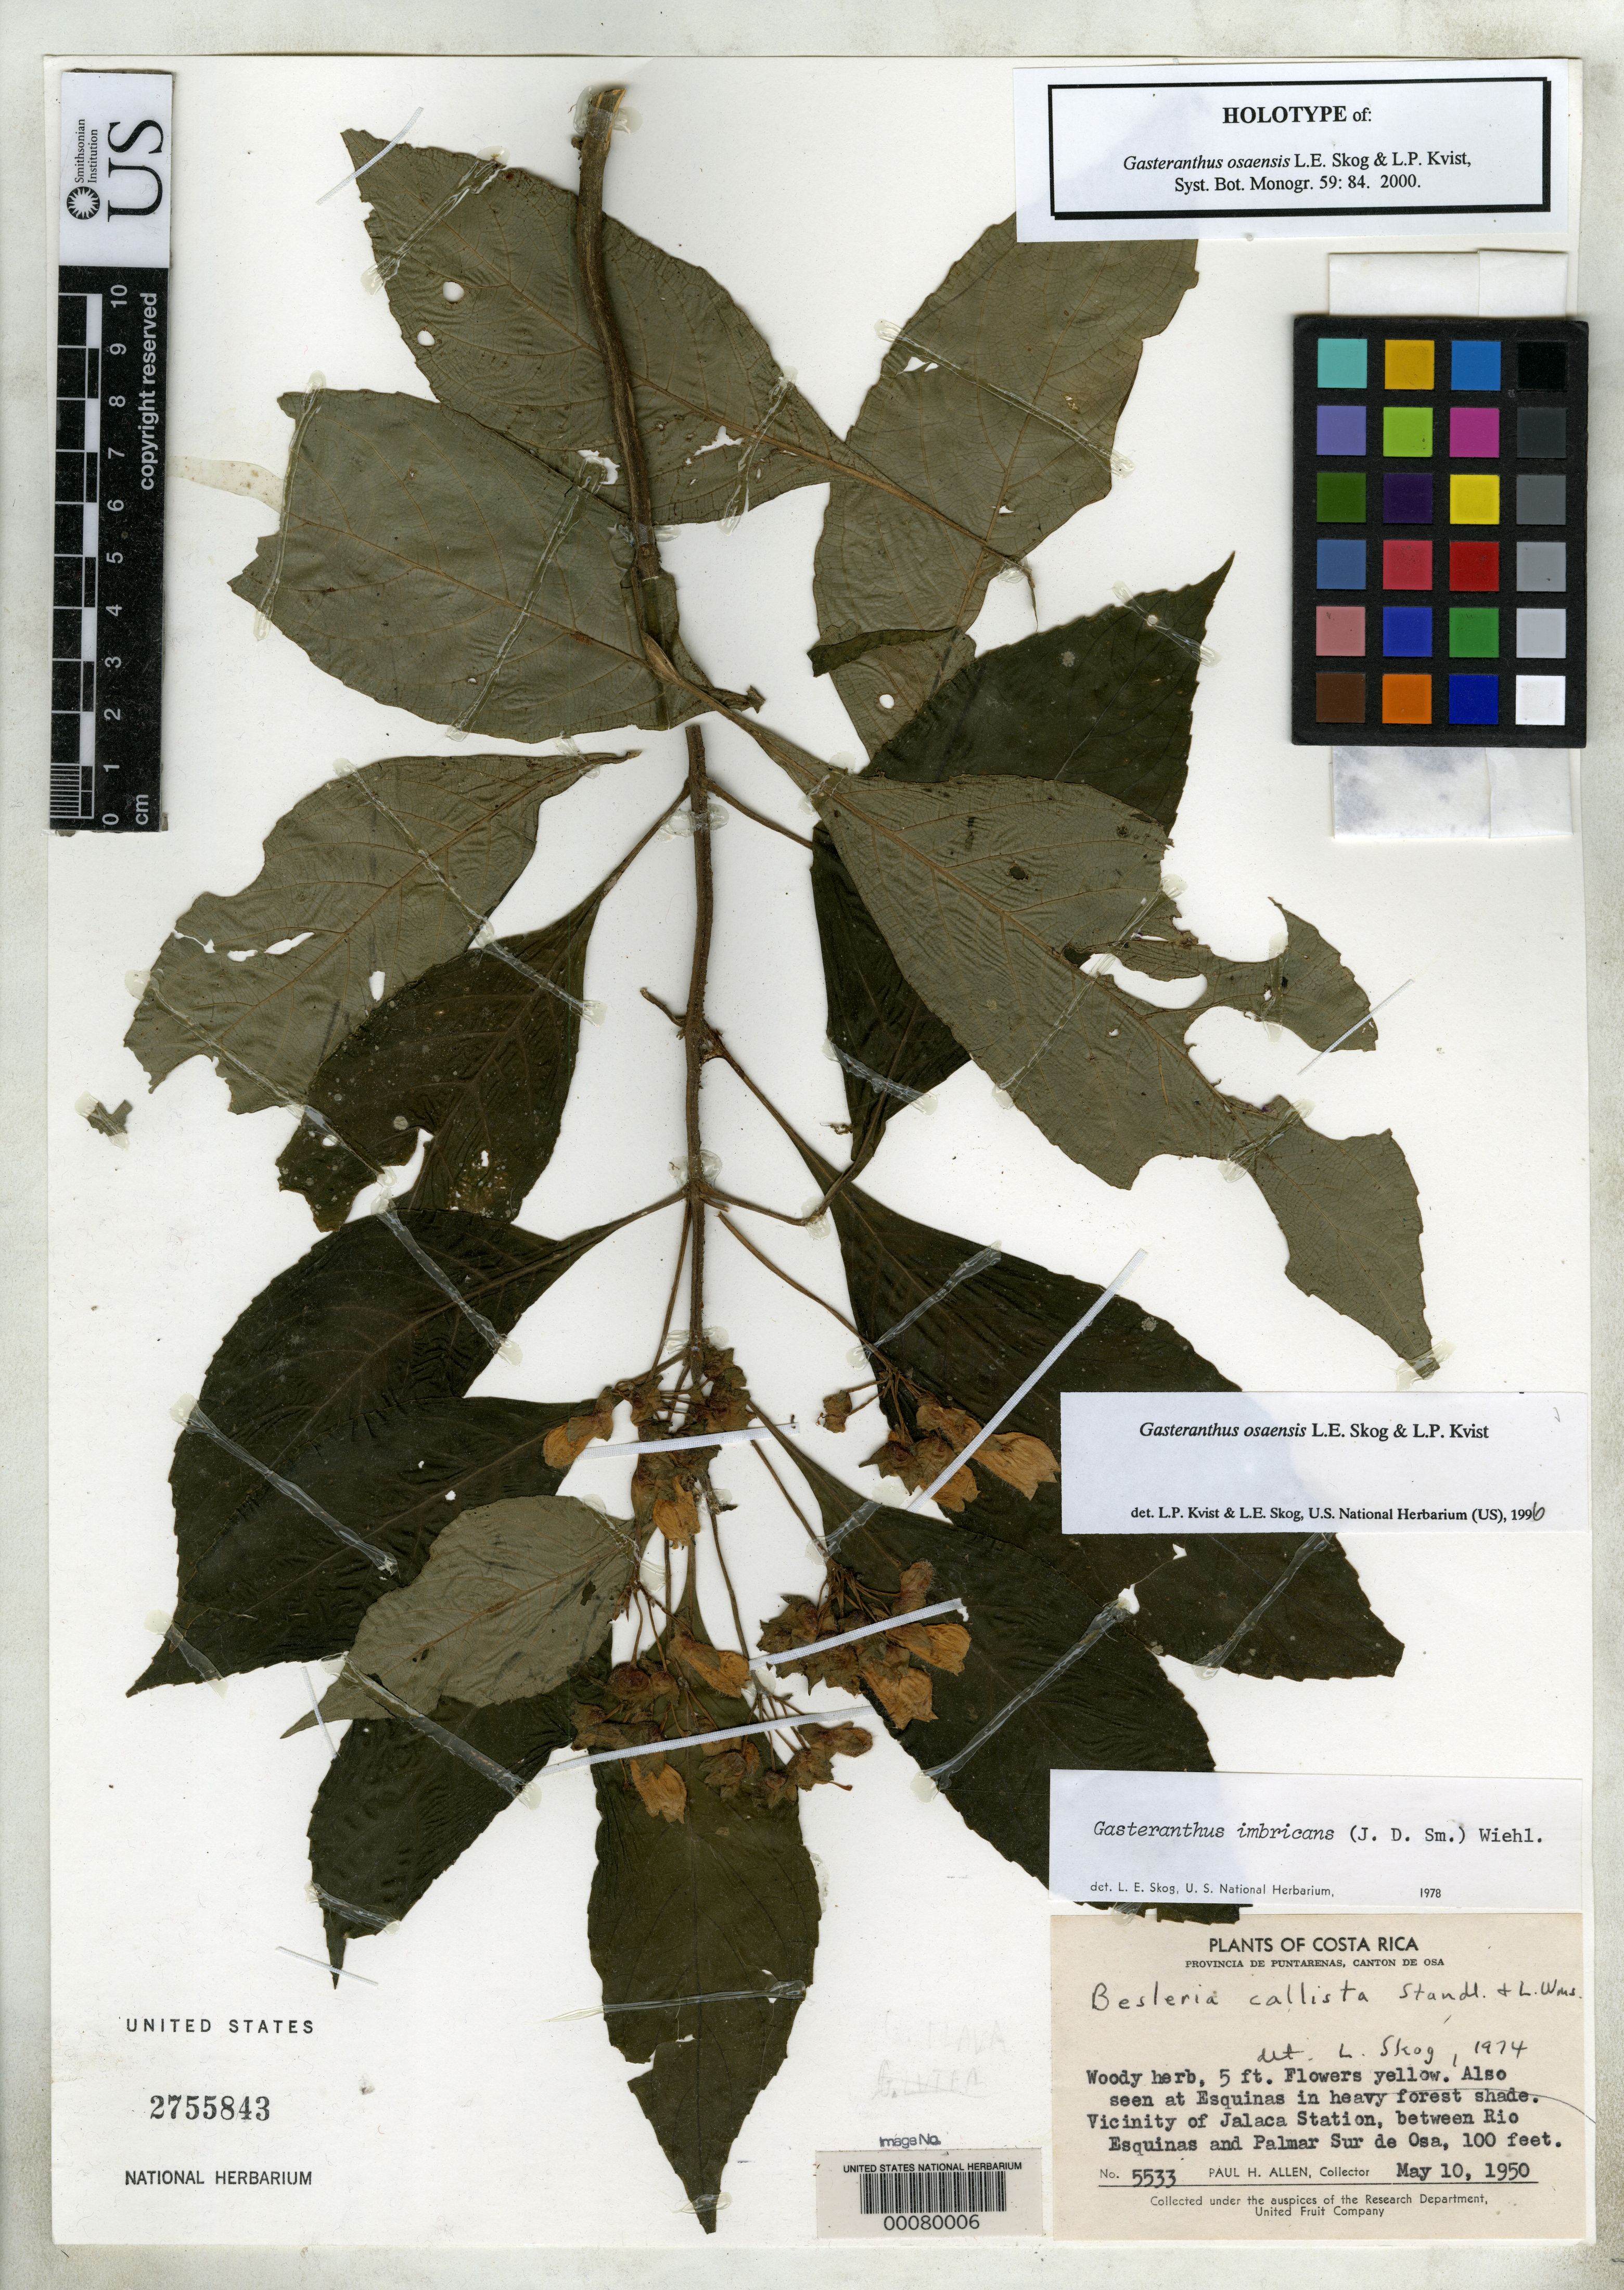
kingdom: Plantae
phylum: Tracheophyta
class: Magnoliopsida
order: Lamiales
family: Gesneriaceae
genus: Gasteranthus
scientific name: Gasteranthus osaensis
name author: L.E. Skog & L.P. Kvist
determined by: Skog, Laurence E.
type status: Holotype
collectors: P. H. Allen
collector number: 5533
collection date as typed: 10 May 1950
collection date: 1950-05-10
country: Costa Rica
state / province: Puntarenas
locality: Vicinity of Jalaca Station, between Rio Esquinas and Palmar Sur de Osa.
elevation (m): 30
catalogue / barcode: US 2755843